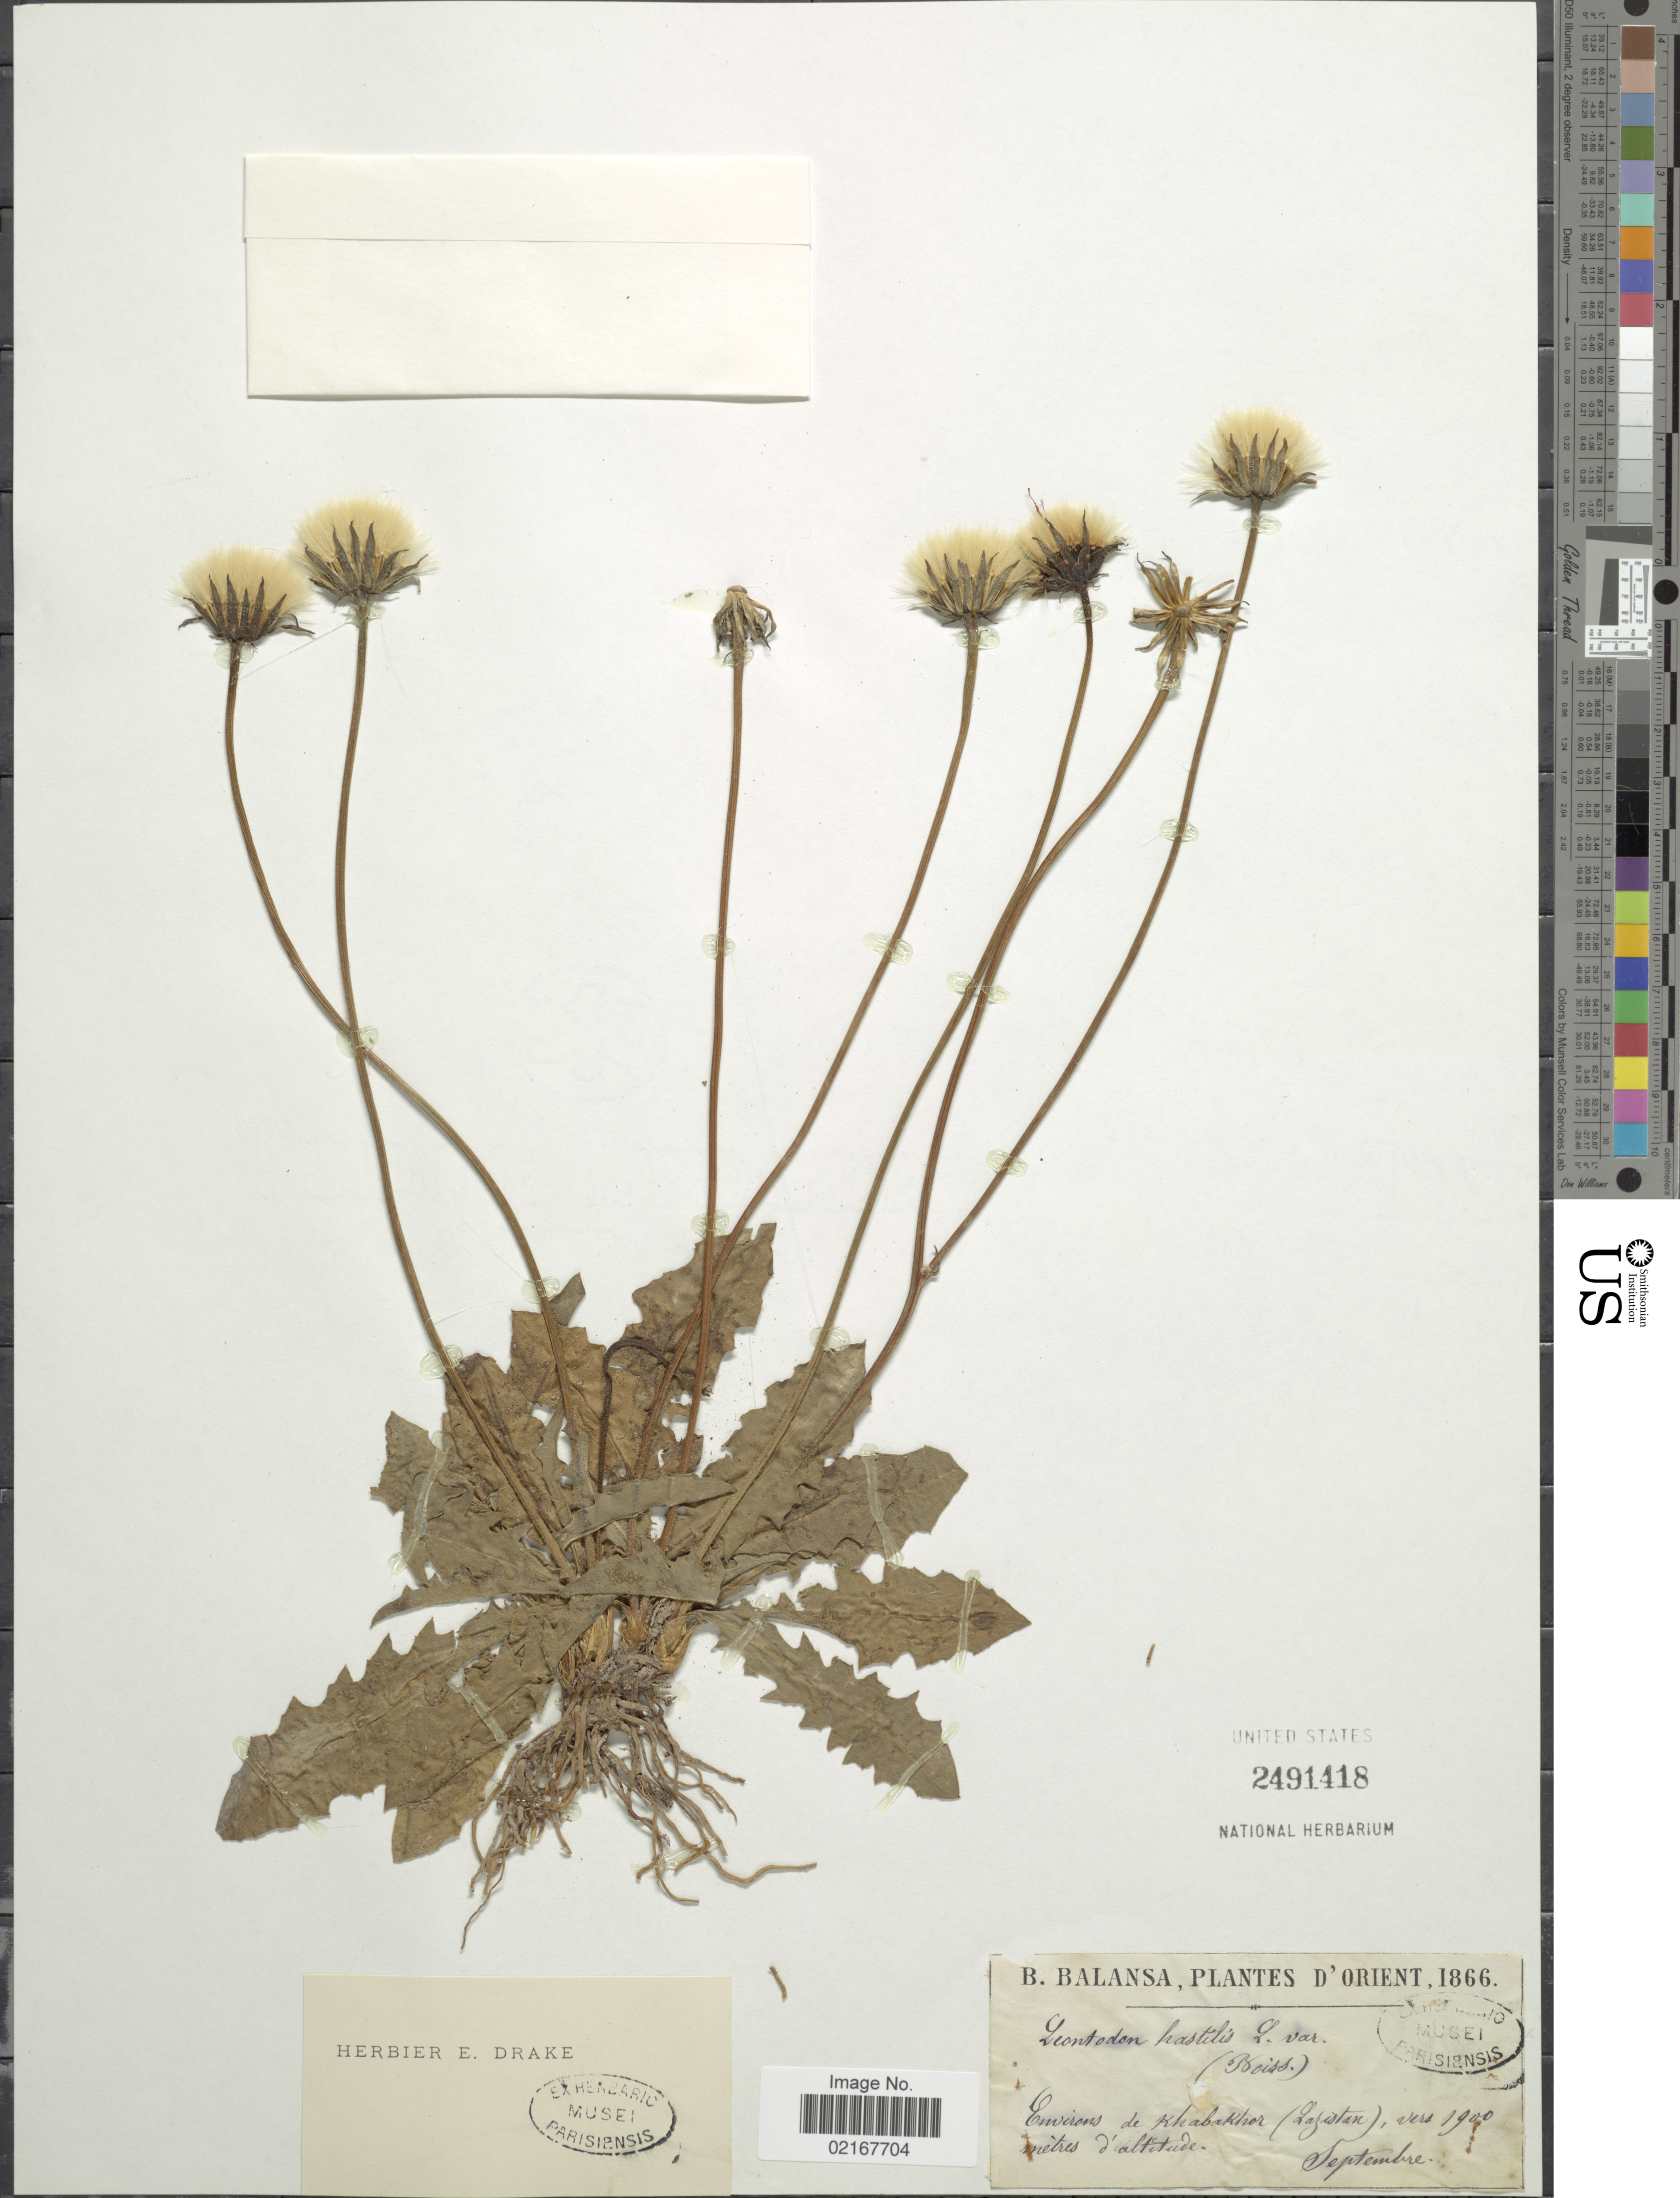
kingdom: Plantae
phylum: Tracheophyta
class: Magnoliopsida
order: Asterales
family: Asteraceae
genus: Leontodon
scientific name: Leontodon hispidus subsp. hastilis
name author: (L.) Pawlowska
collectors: B. Balansa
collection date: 1866-09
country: Turkey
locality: Orient, environs de Khabakhor (Lazistan)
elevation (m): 1900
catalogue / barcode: US 2491418